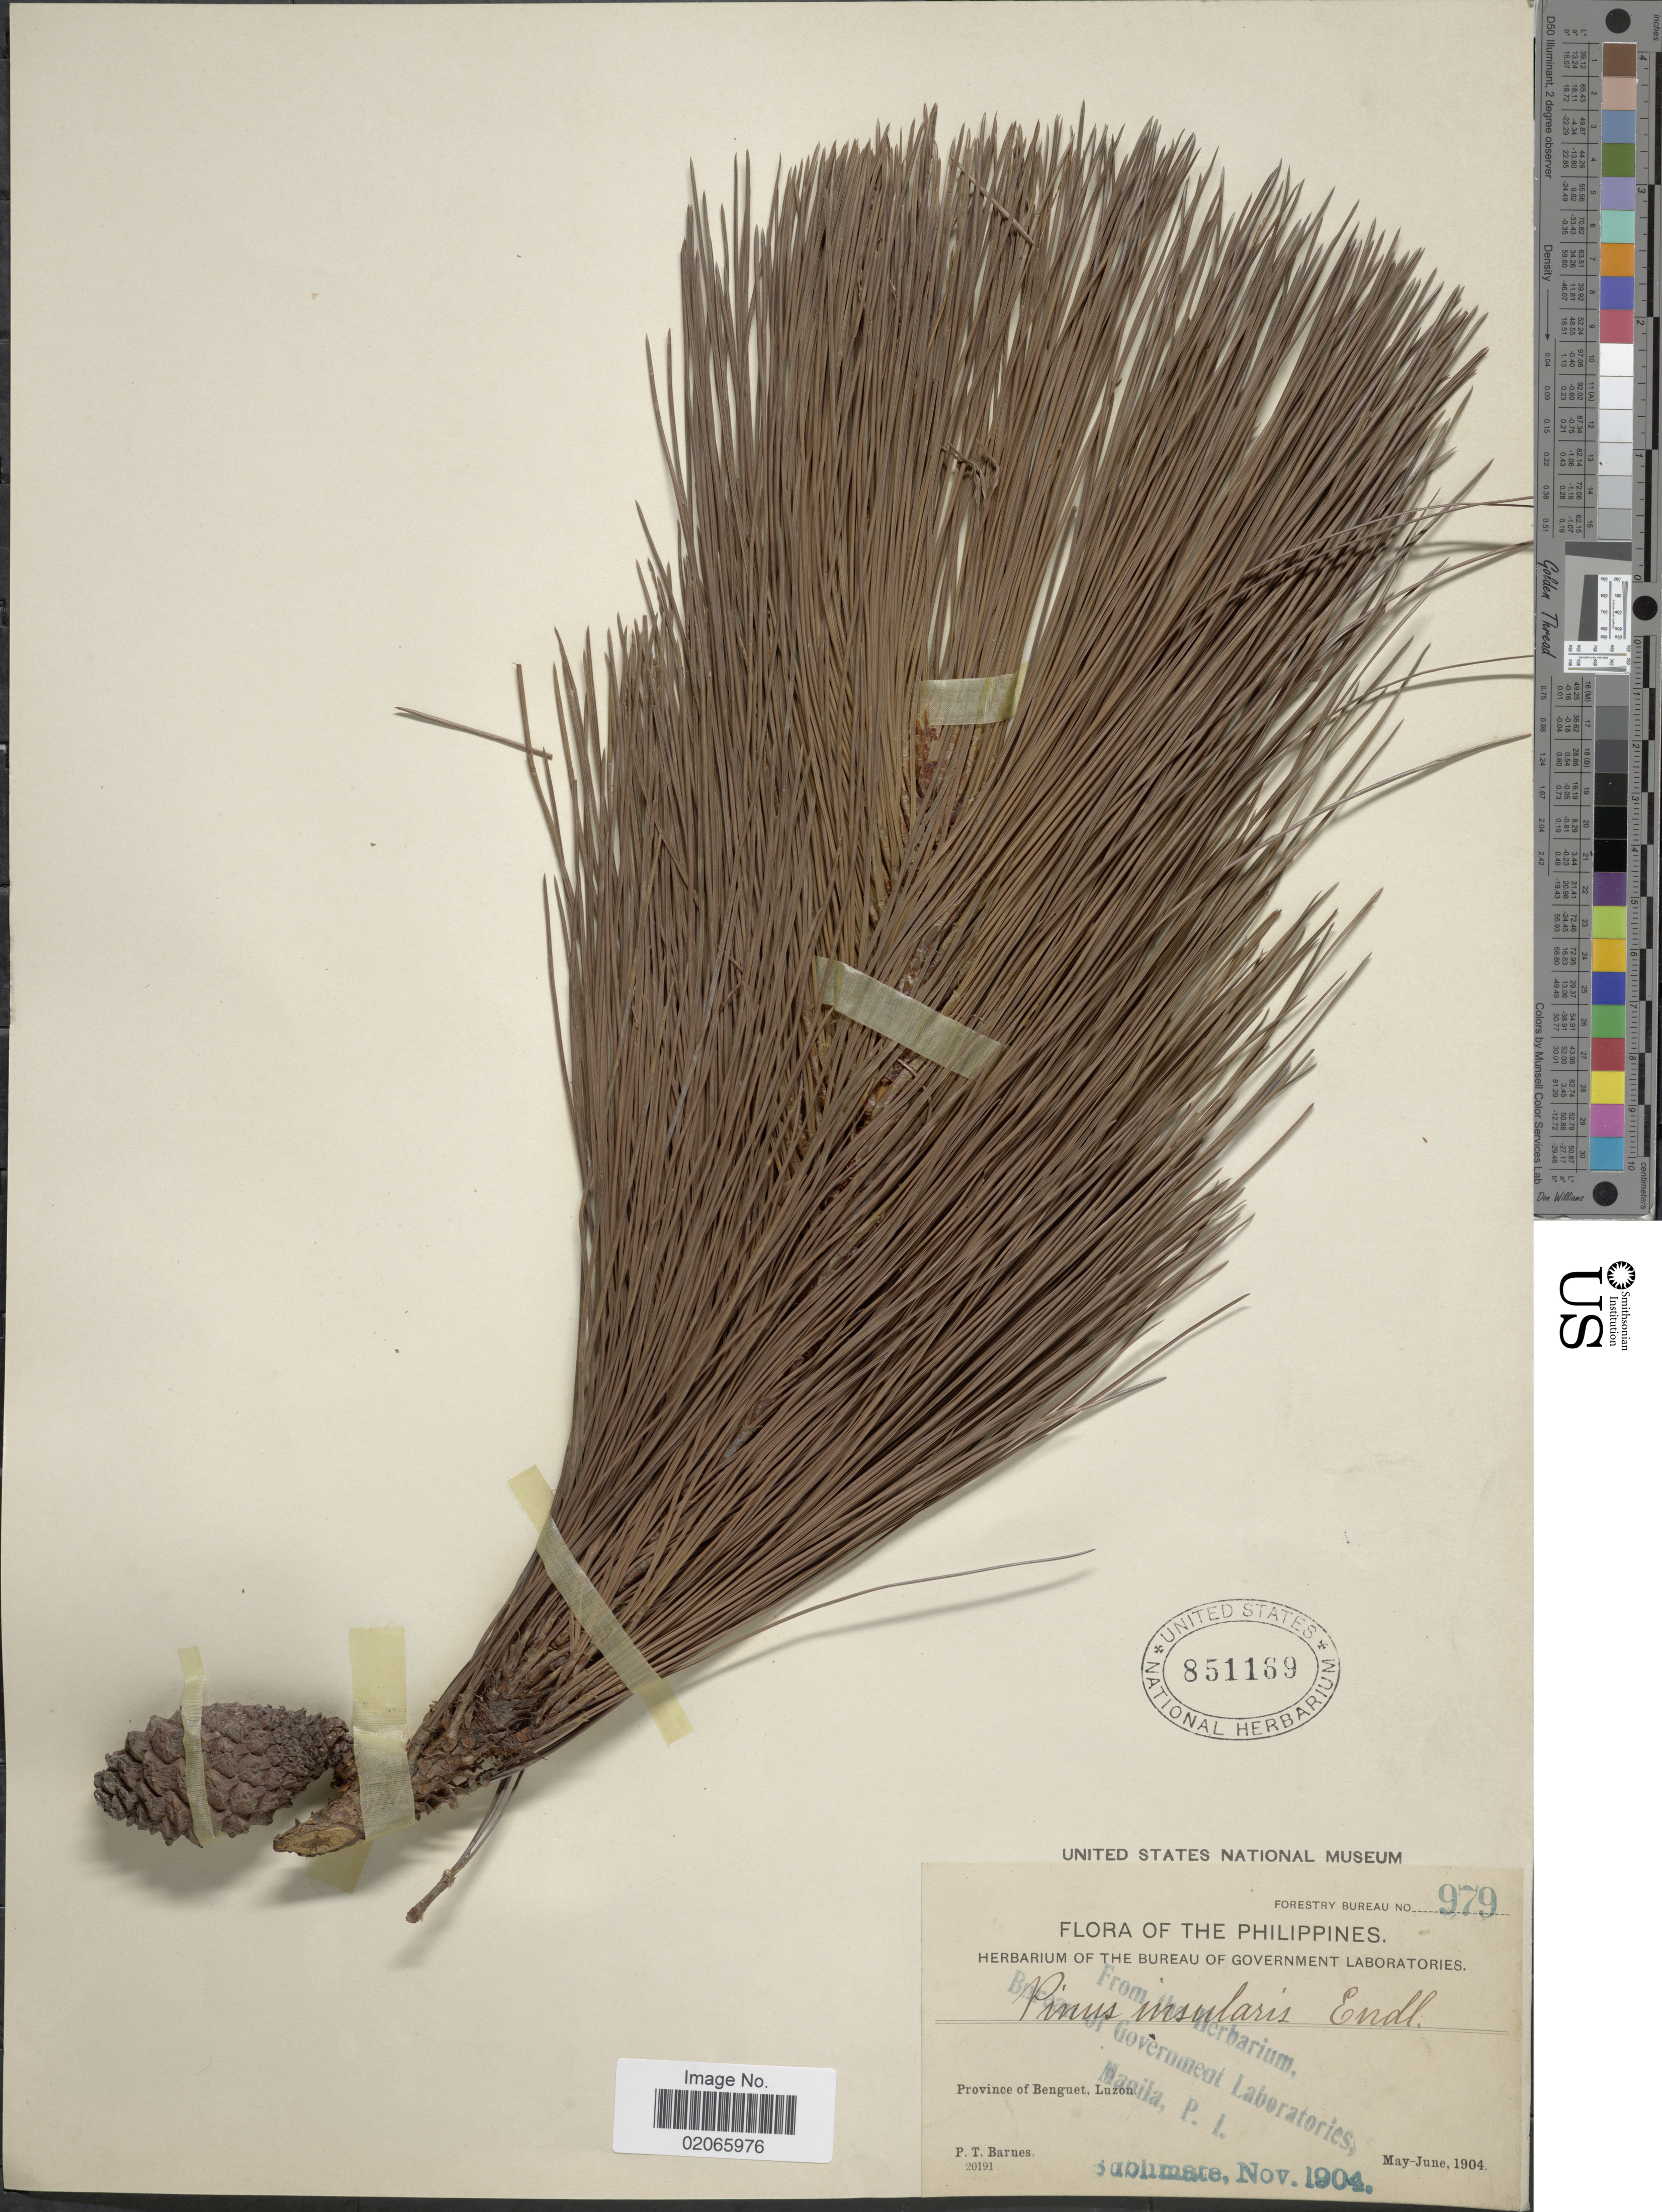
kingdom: Plantae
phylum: Tracheophyta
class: Pinopsida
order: Pinales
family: Pinaceae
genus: Pinus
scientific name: Pinus insularis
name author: Endl.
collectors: P. Barnes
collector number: Forestry Bureau979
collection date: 1904-05/1904-06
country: Philippines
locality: Province of Benguet, Luzon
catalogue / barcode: US 851169